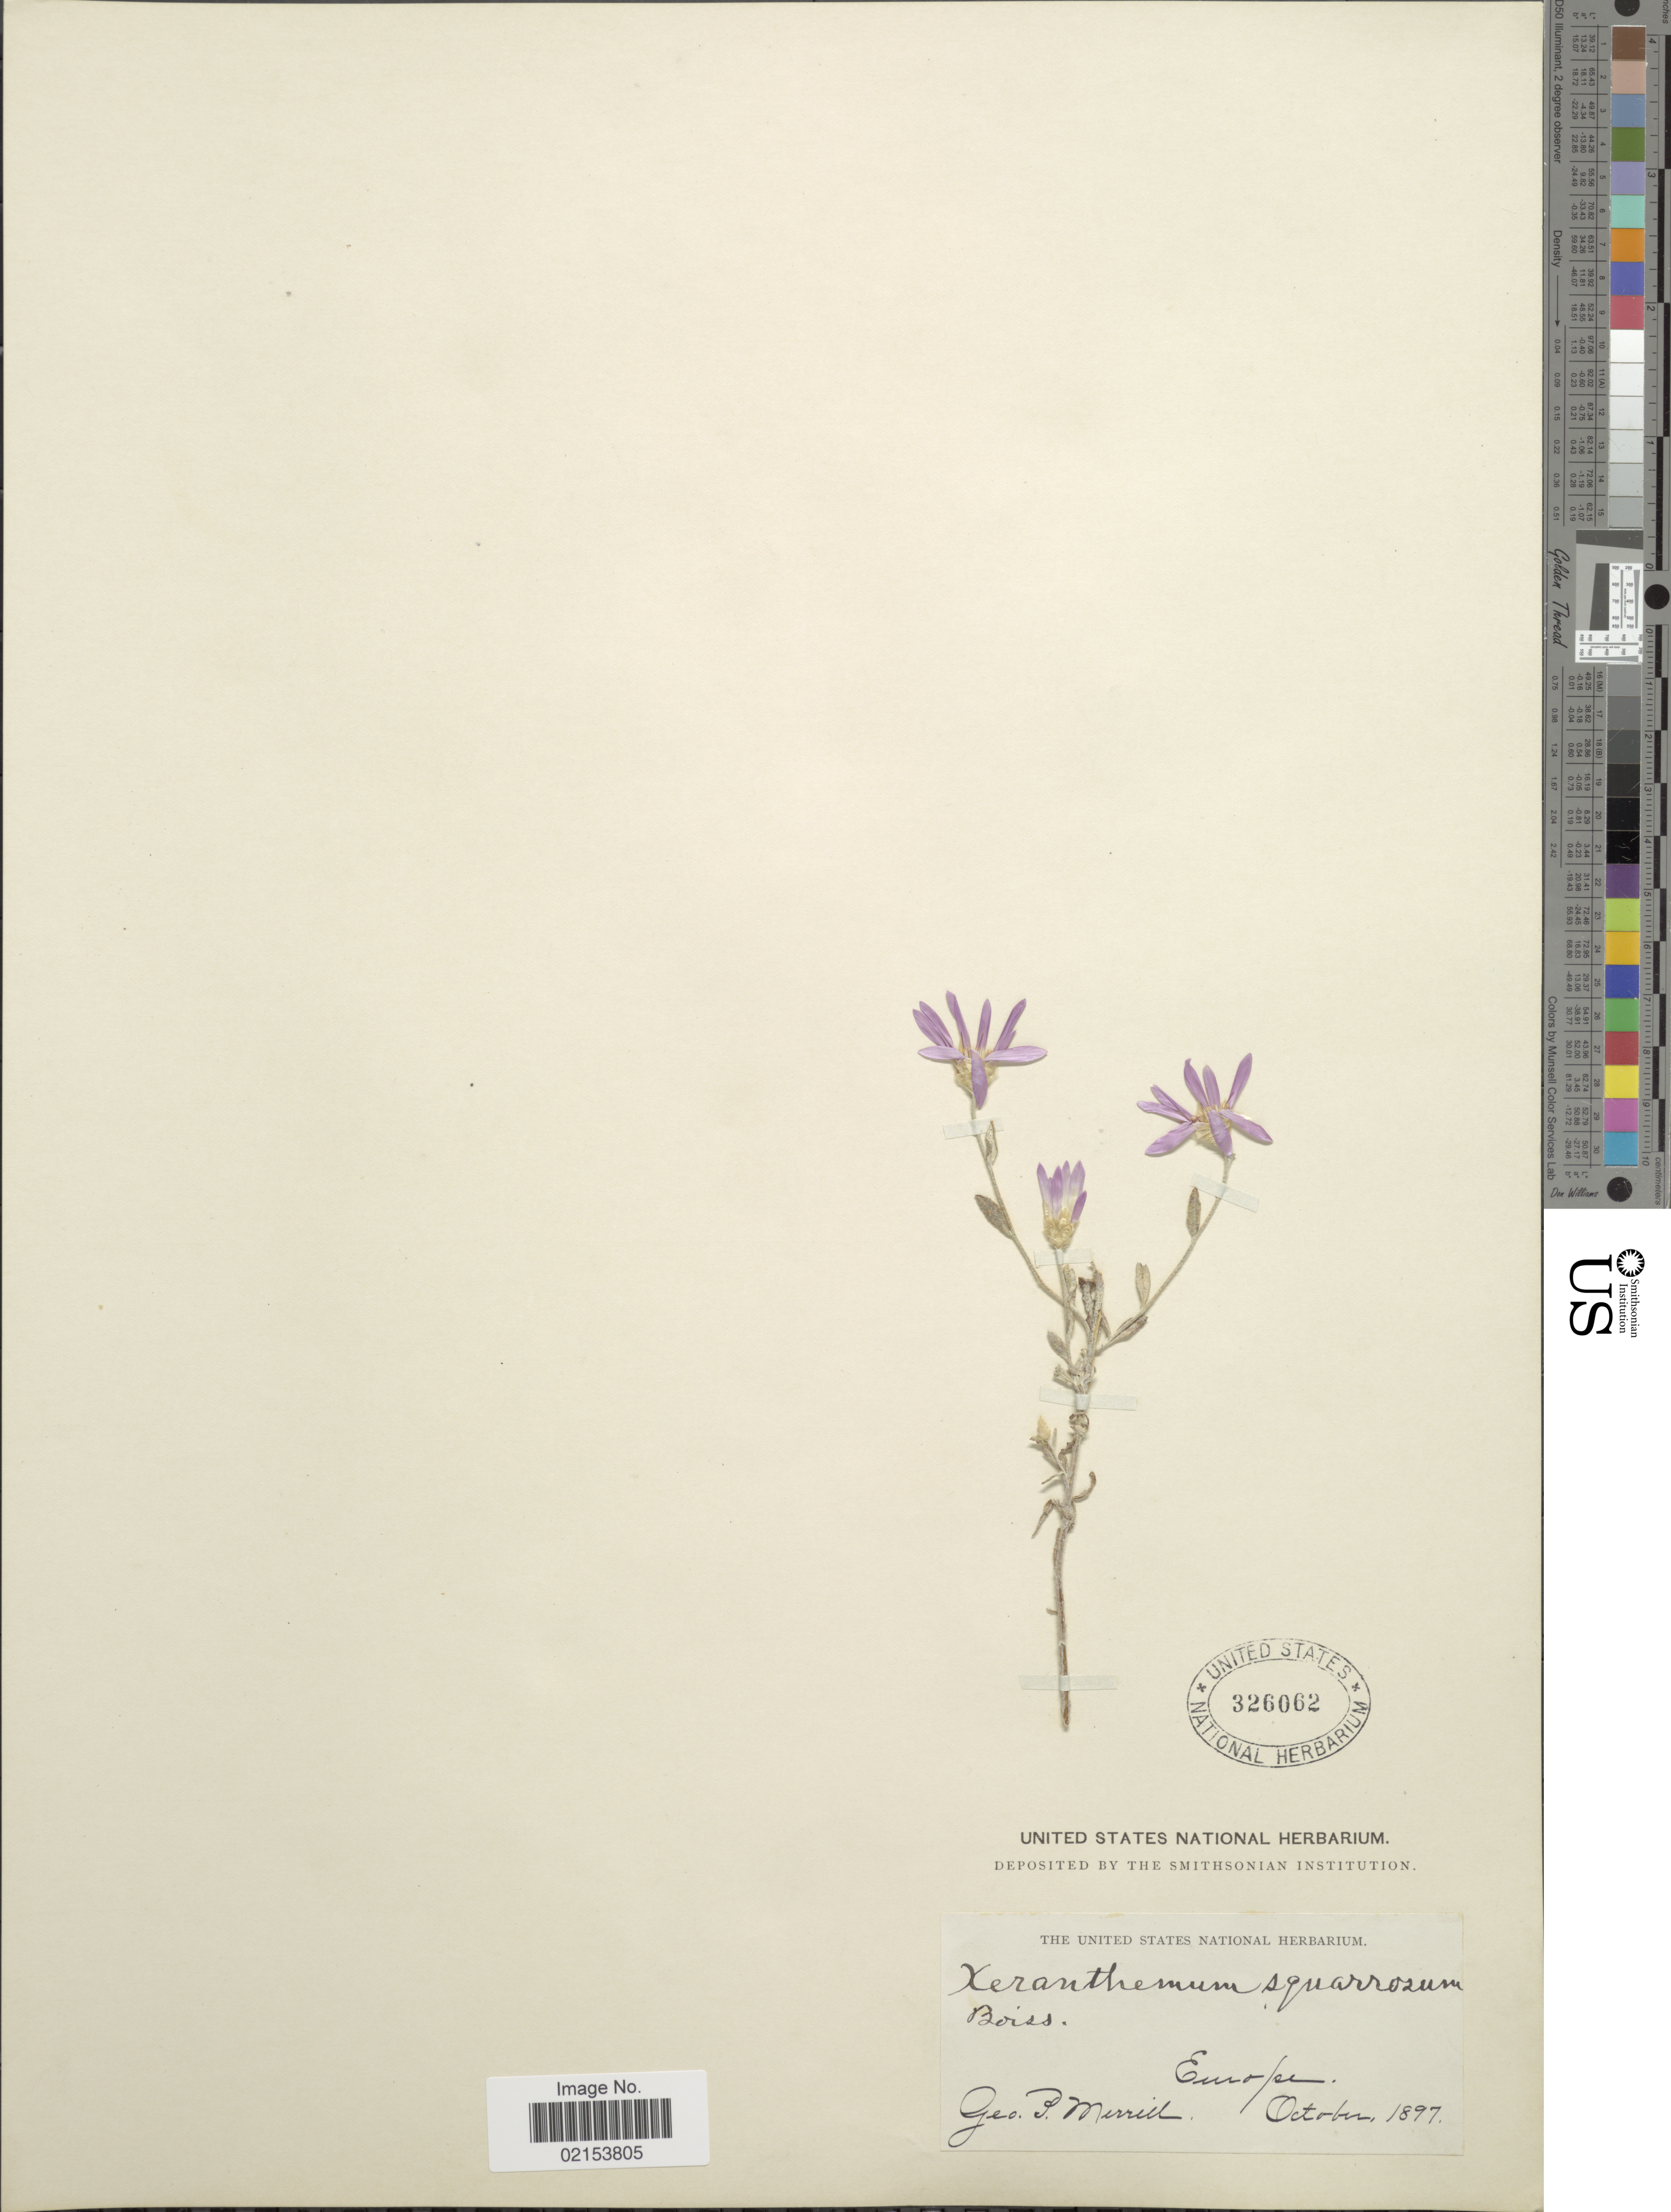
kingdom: Plantae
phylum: Tracheophyta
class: Magnoliopsida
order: Asterales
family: Asteraceae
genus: Xeranthemum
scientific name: Xeranthemum squarrosum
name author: Boiss.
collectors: G. P. Merrill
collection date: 1897-10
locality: Europe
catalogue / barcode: US 326062